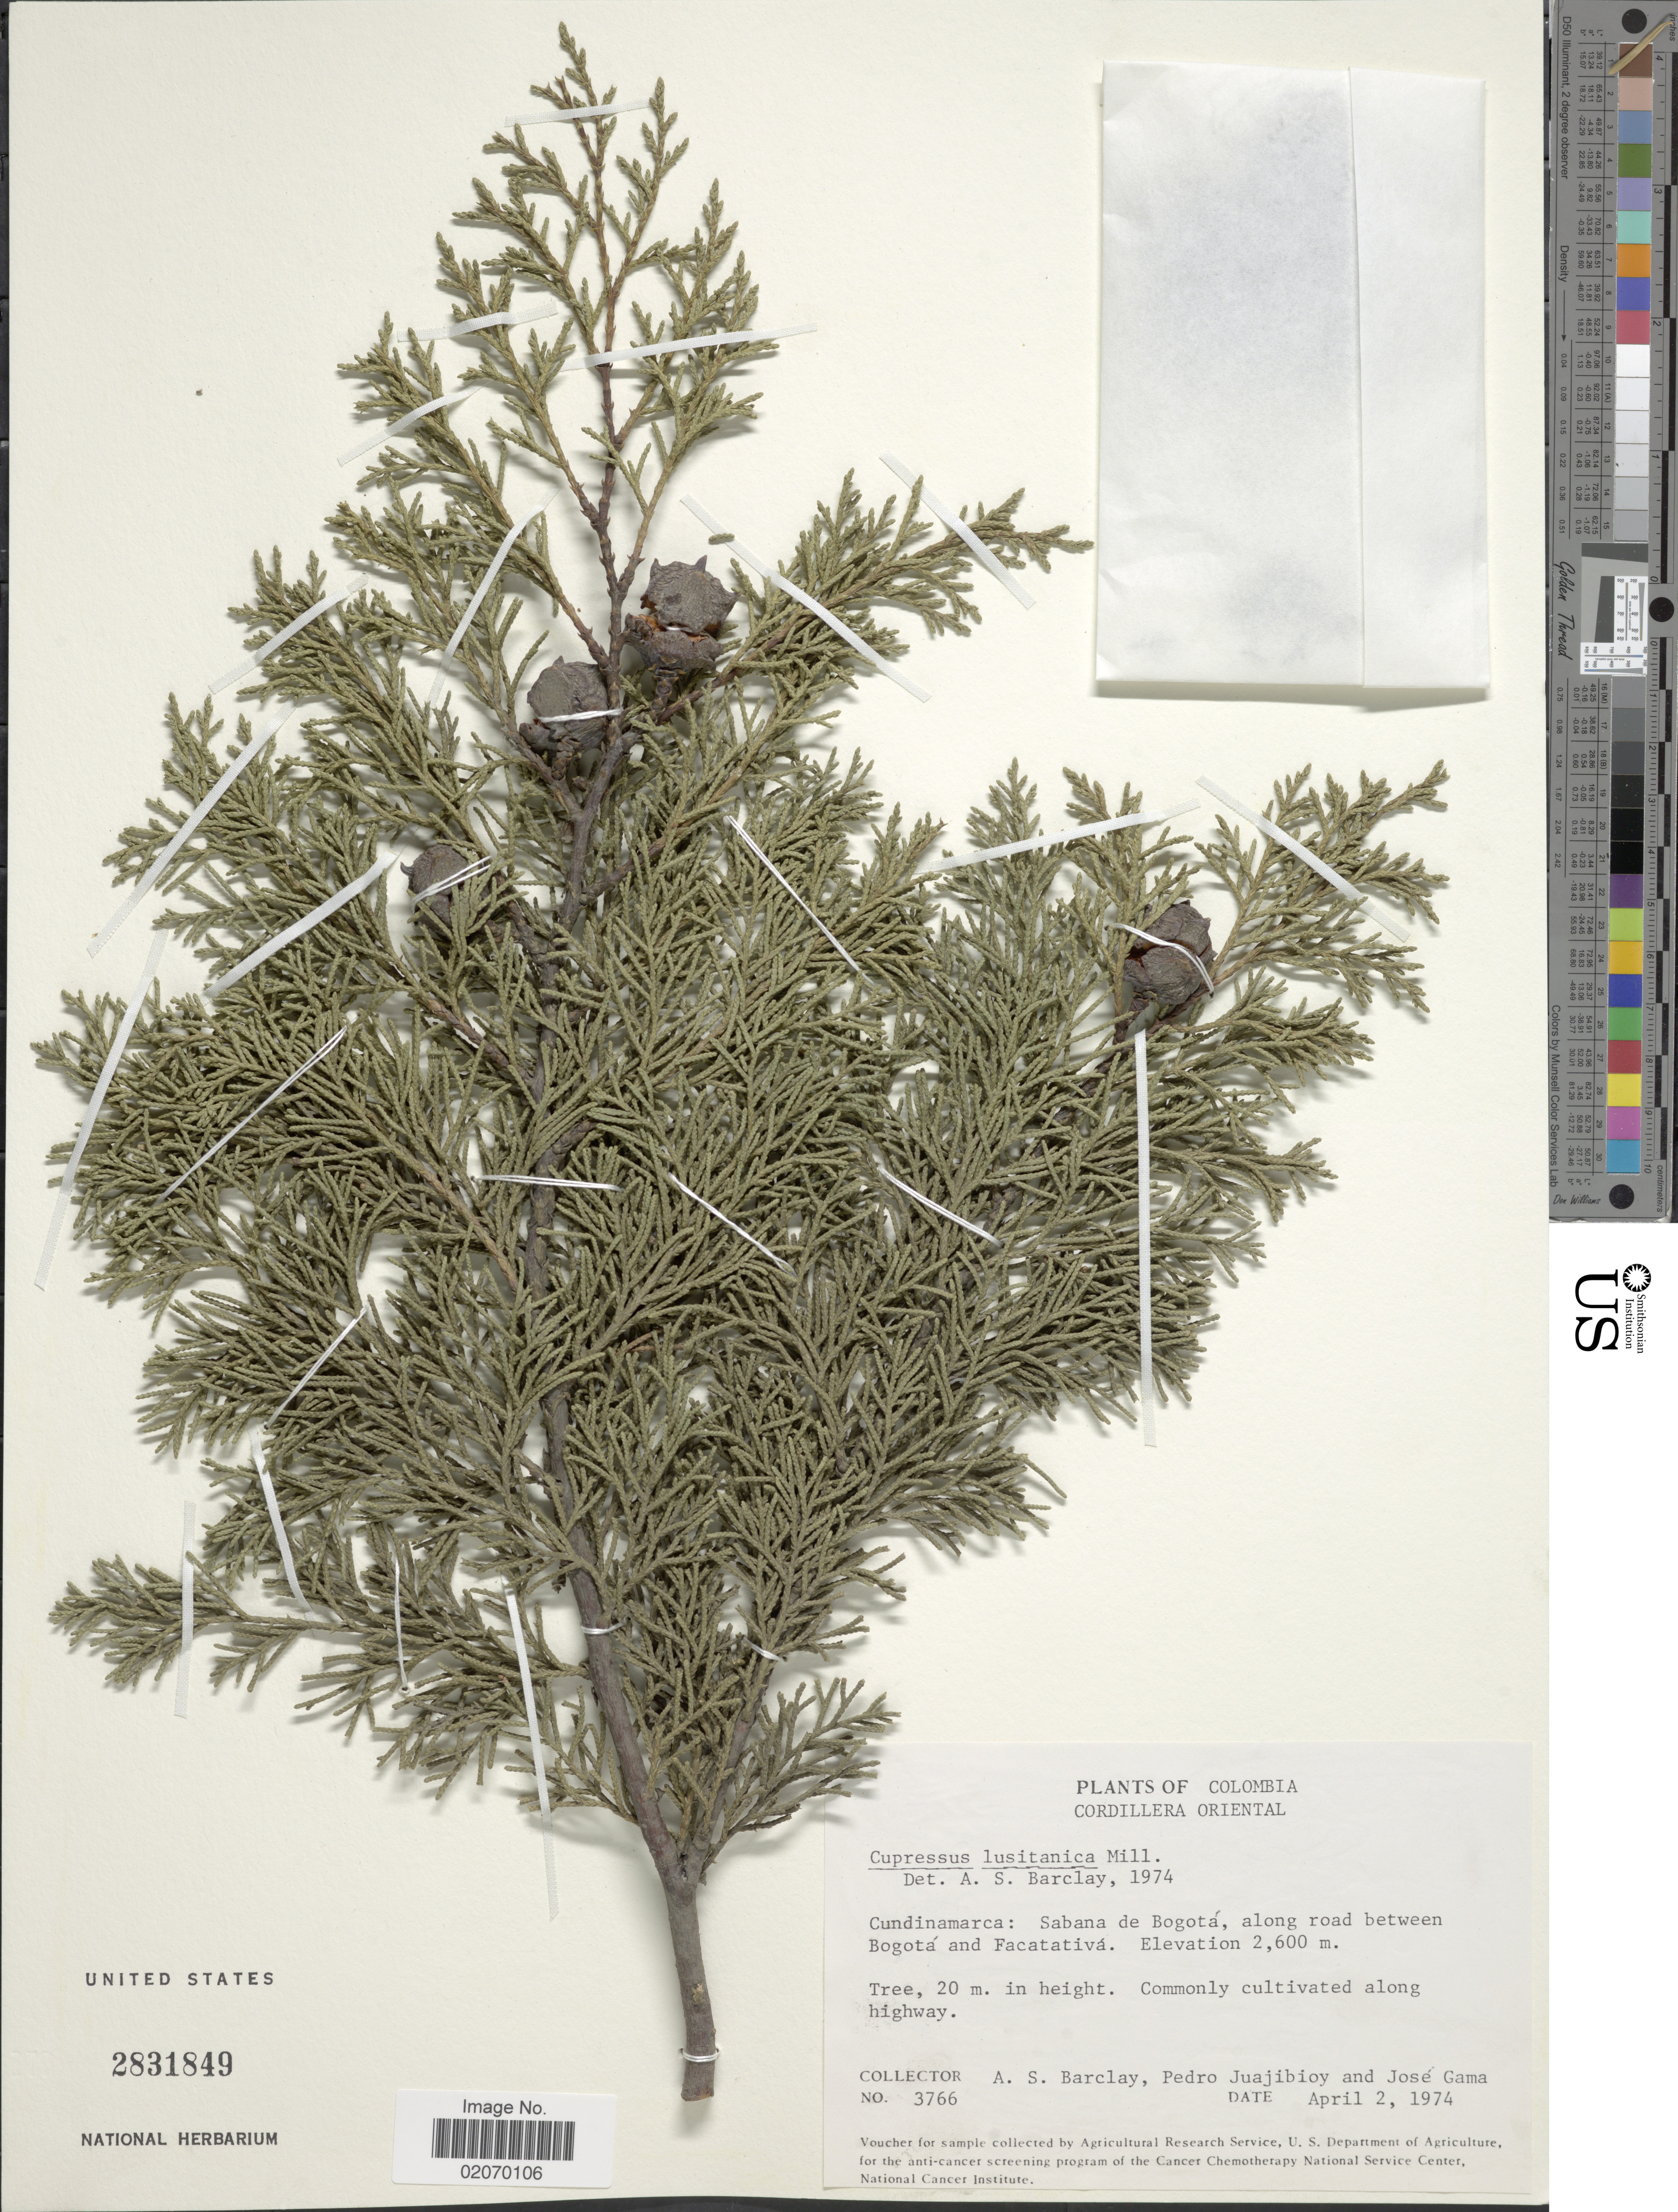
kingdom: Plantae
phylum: Tracheophyta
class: Pinopsida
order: Pinales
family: Cupressaceae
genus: Hesperocyparis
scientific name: Hesperocyparis lusitanica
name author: (Miller) Bartel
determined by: (US) Smithsonian Institution - National Museum of Natural History - Department of Botany (UNITED STATES)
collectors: A. S. Barclay, P. Juajibioy & J. Gama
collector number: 3766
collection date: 1974-04-02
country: Colombia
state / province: Cundinamarca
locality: Cordillera Oriental, Sabana de Bogota, along road between Bogota and Facatativa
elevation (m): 2600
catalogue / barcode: US 2831849